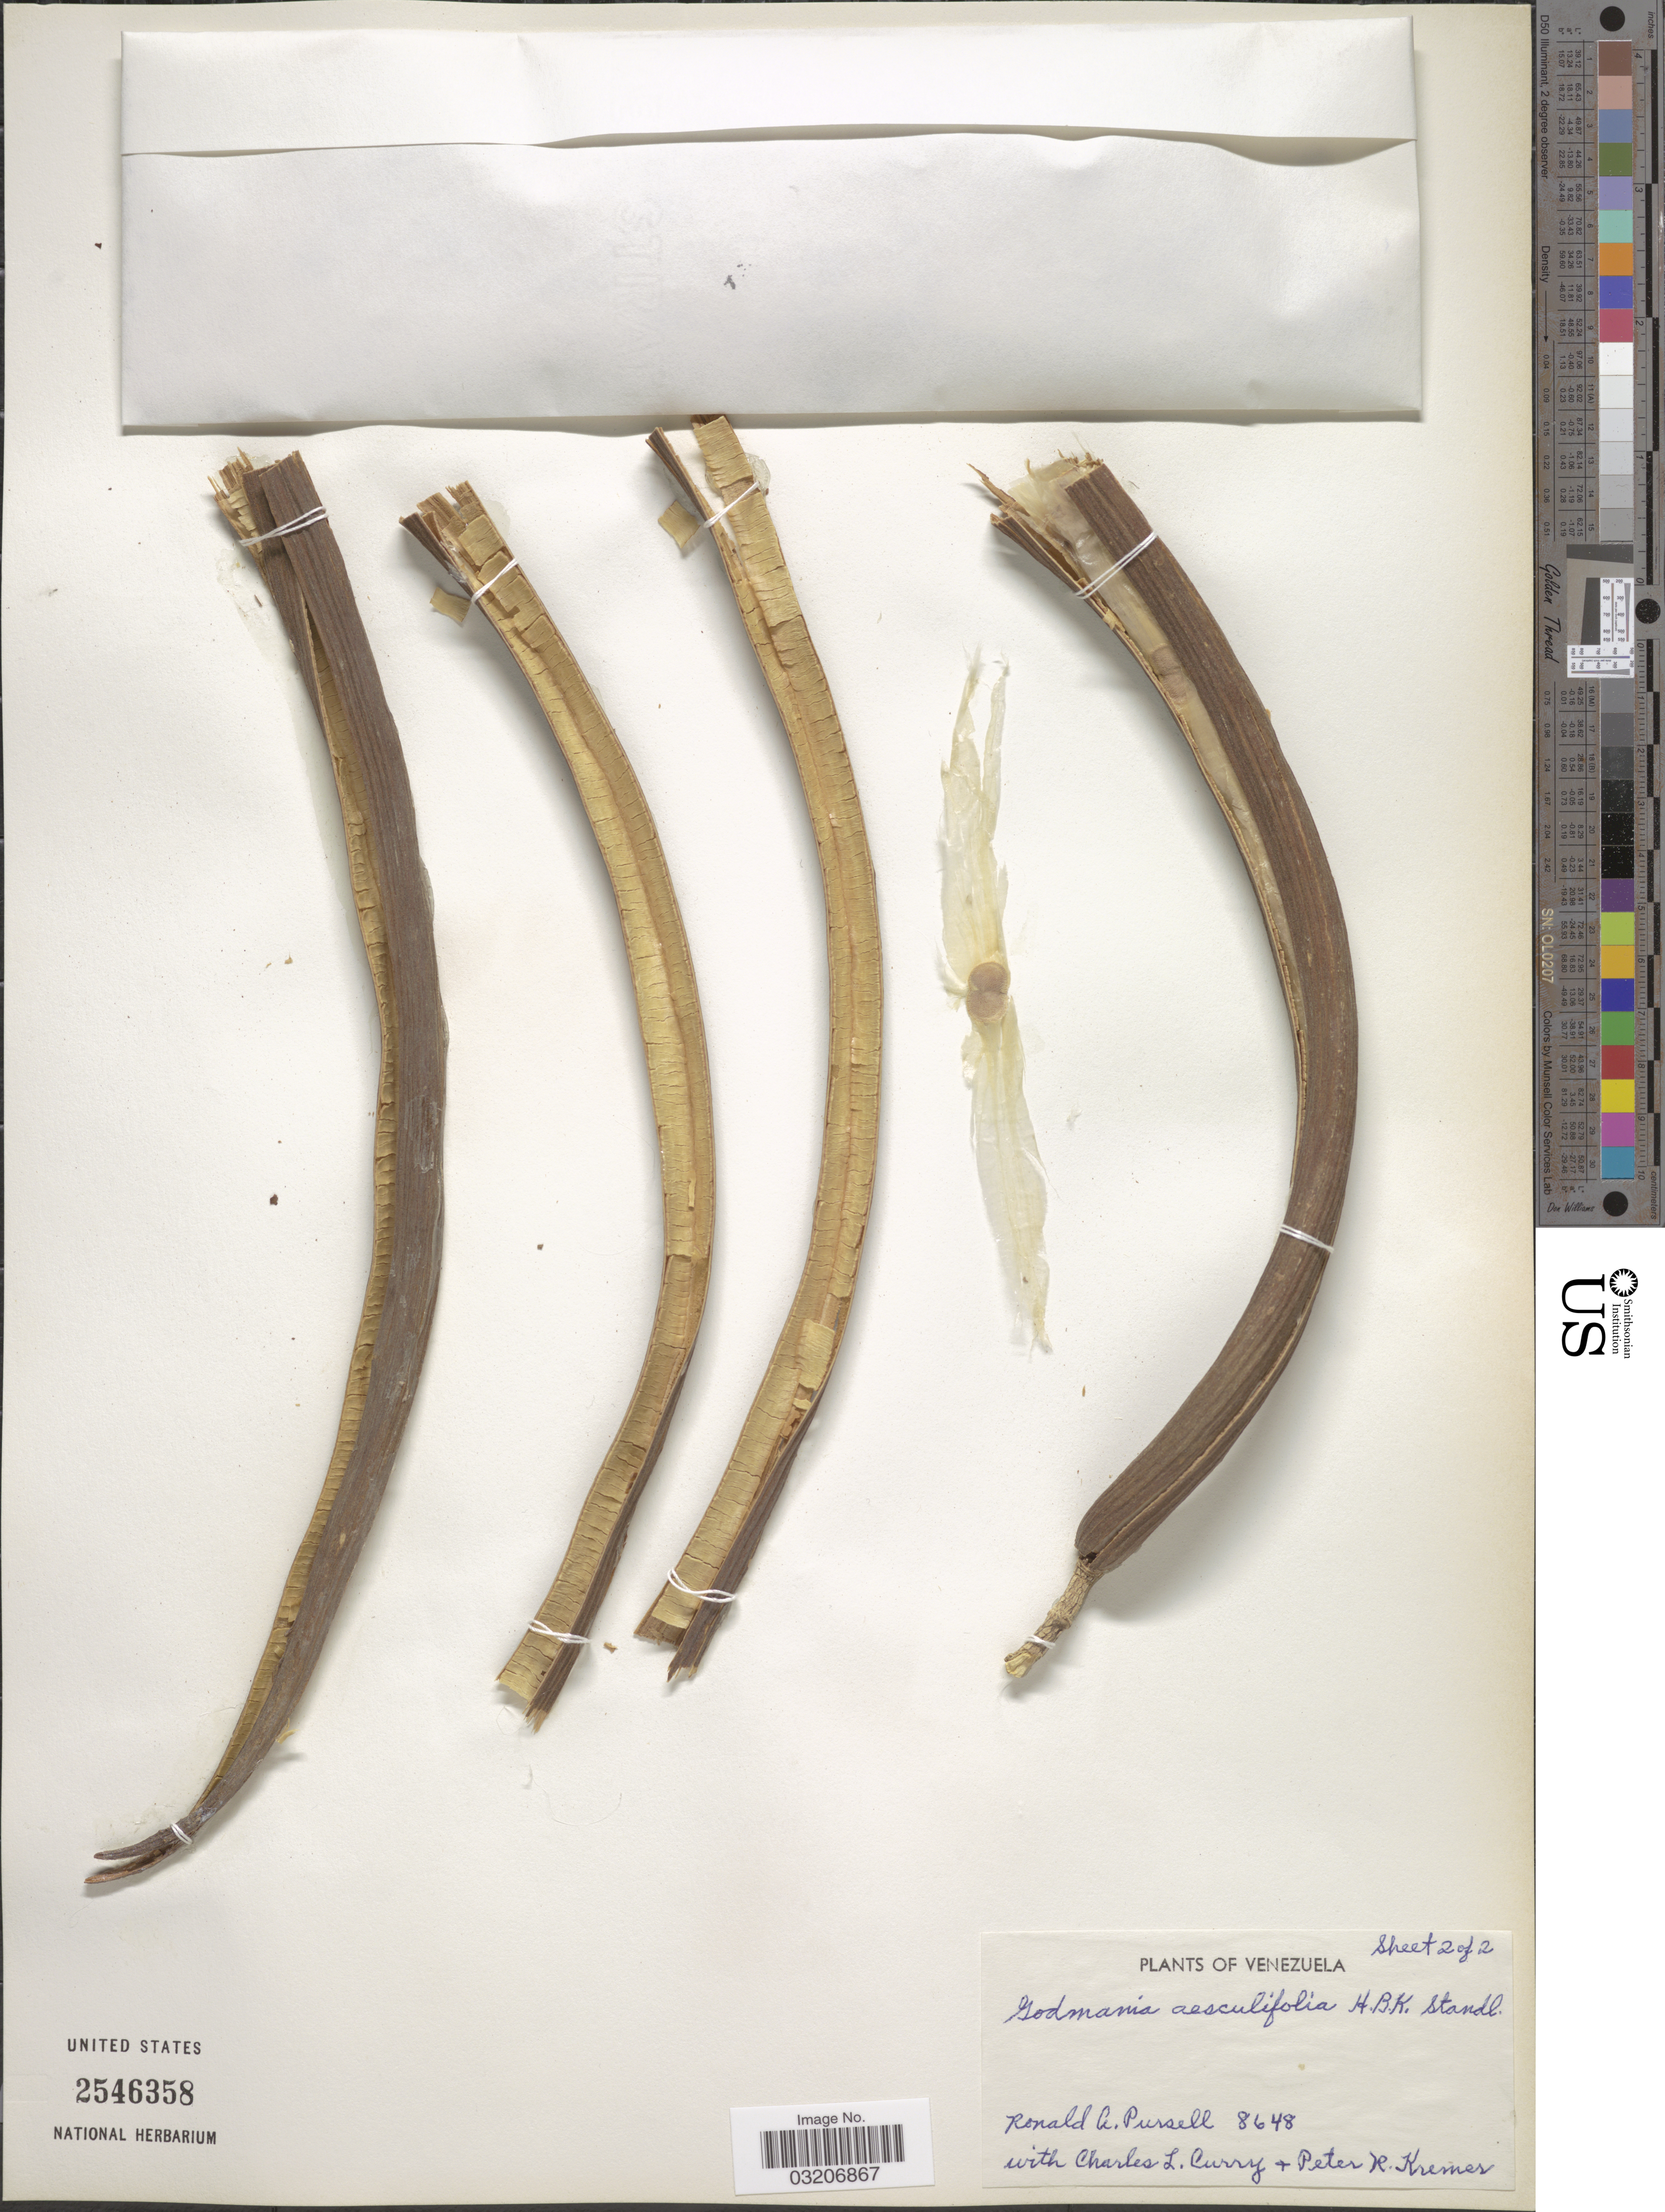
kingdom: Plantae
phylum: Tracheophyta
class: Magnoliopsida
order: Lamiales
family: Bignoniaceae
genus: Godmania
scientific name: Godmania aesculifolia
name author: Standl.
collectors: R. A. Pursell, C. L. Curry & P. Kremer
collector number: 8648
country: Venezuela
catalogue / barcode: US 2546358